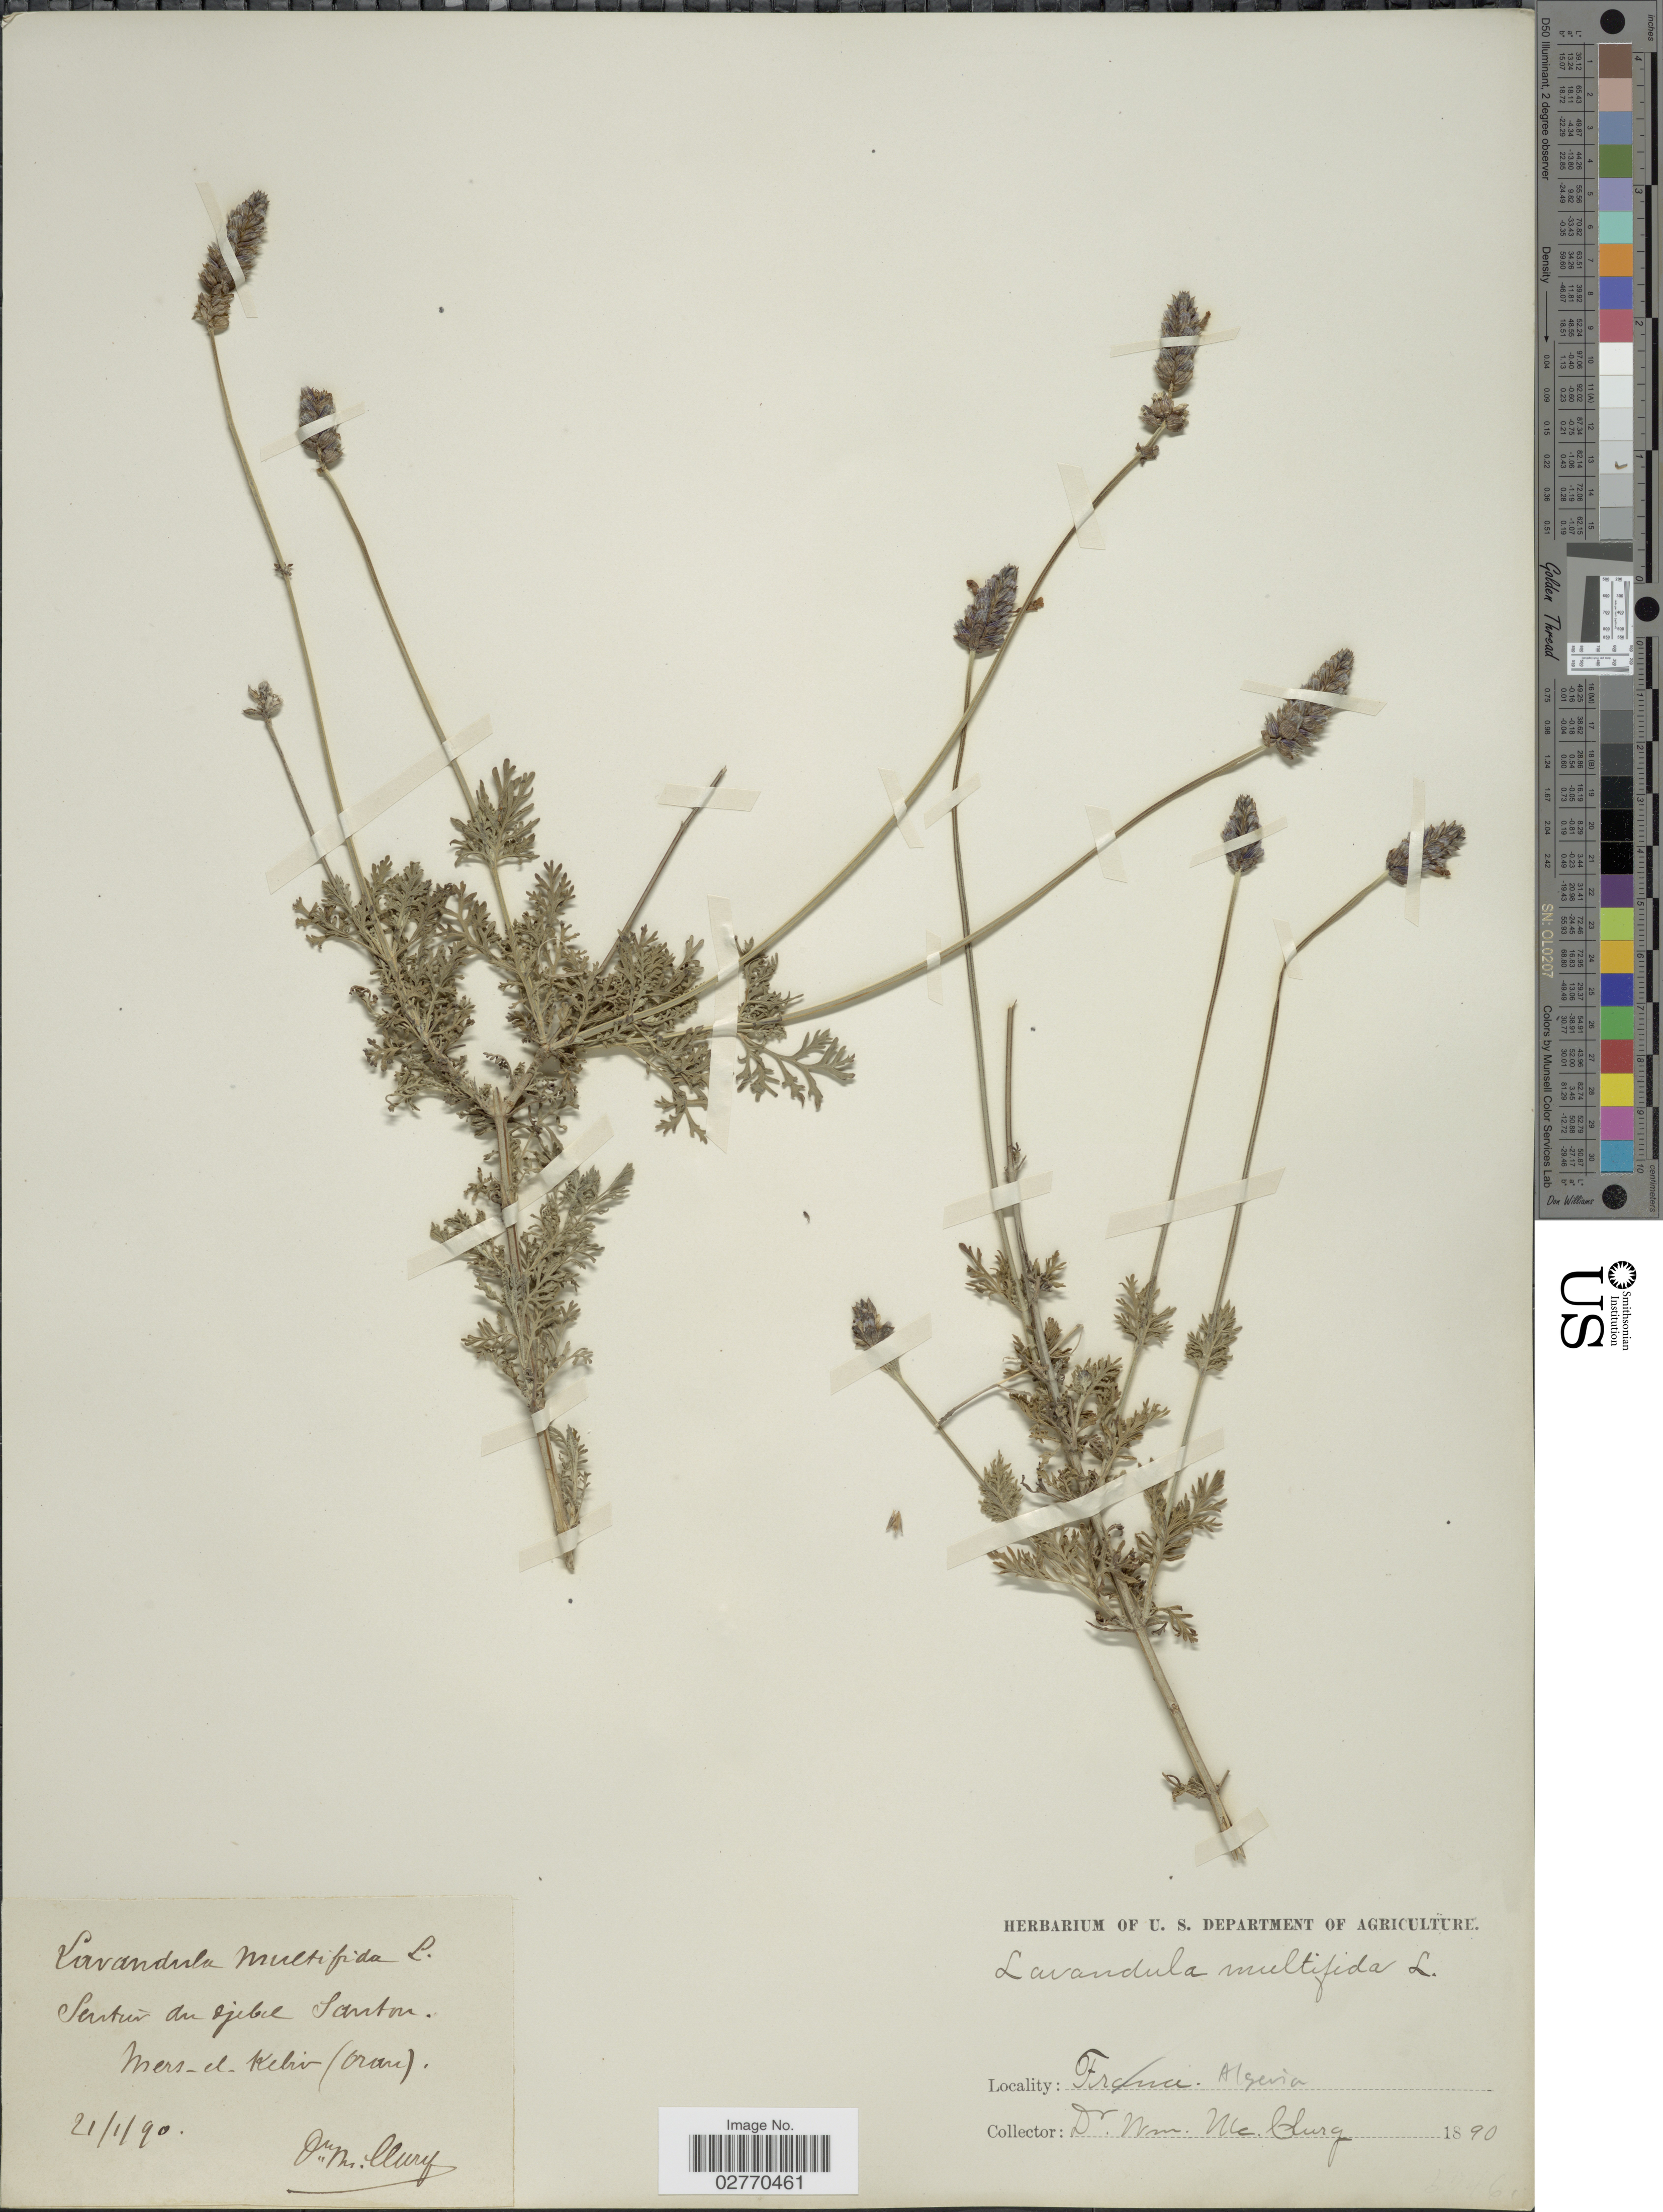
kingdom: Plantae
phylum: Tracheophyta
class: Magnoliopsida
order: Lamiales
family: Lamiaceae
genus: Lavandula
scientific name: Lavandula multifida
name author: L.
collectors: W. McClury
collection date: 1890-01-21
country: Algeria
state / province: Oran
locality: Sentier du Djebel Santon, Mers-el-Kebir.